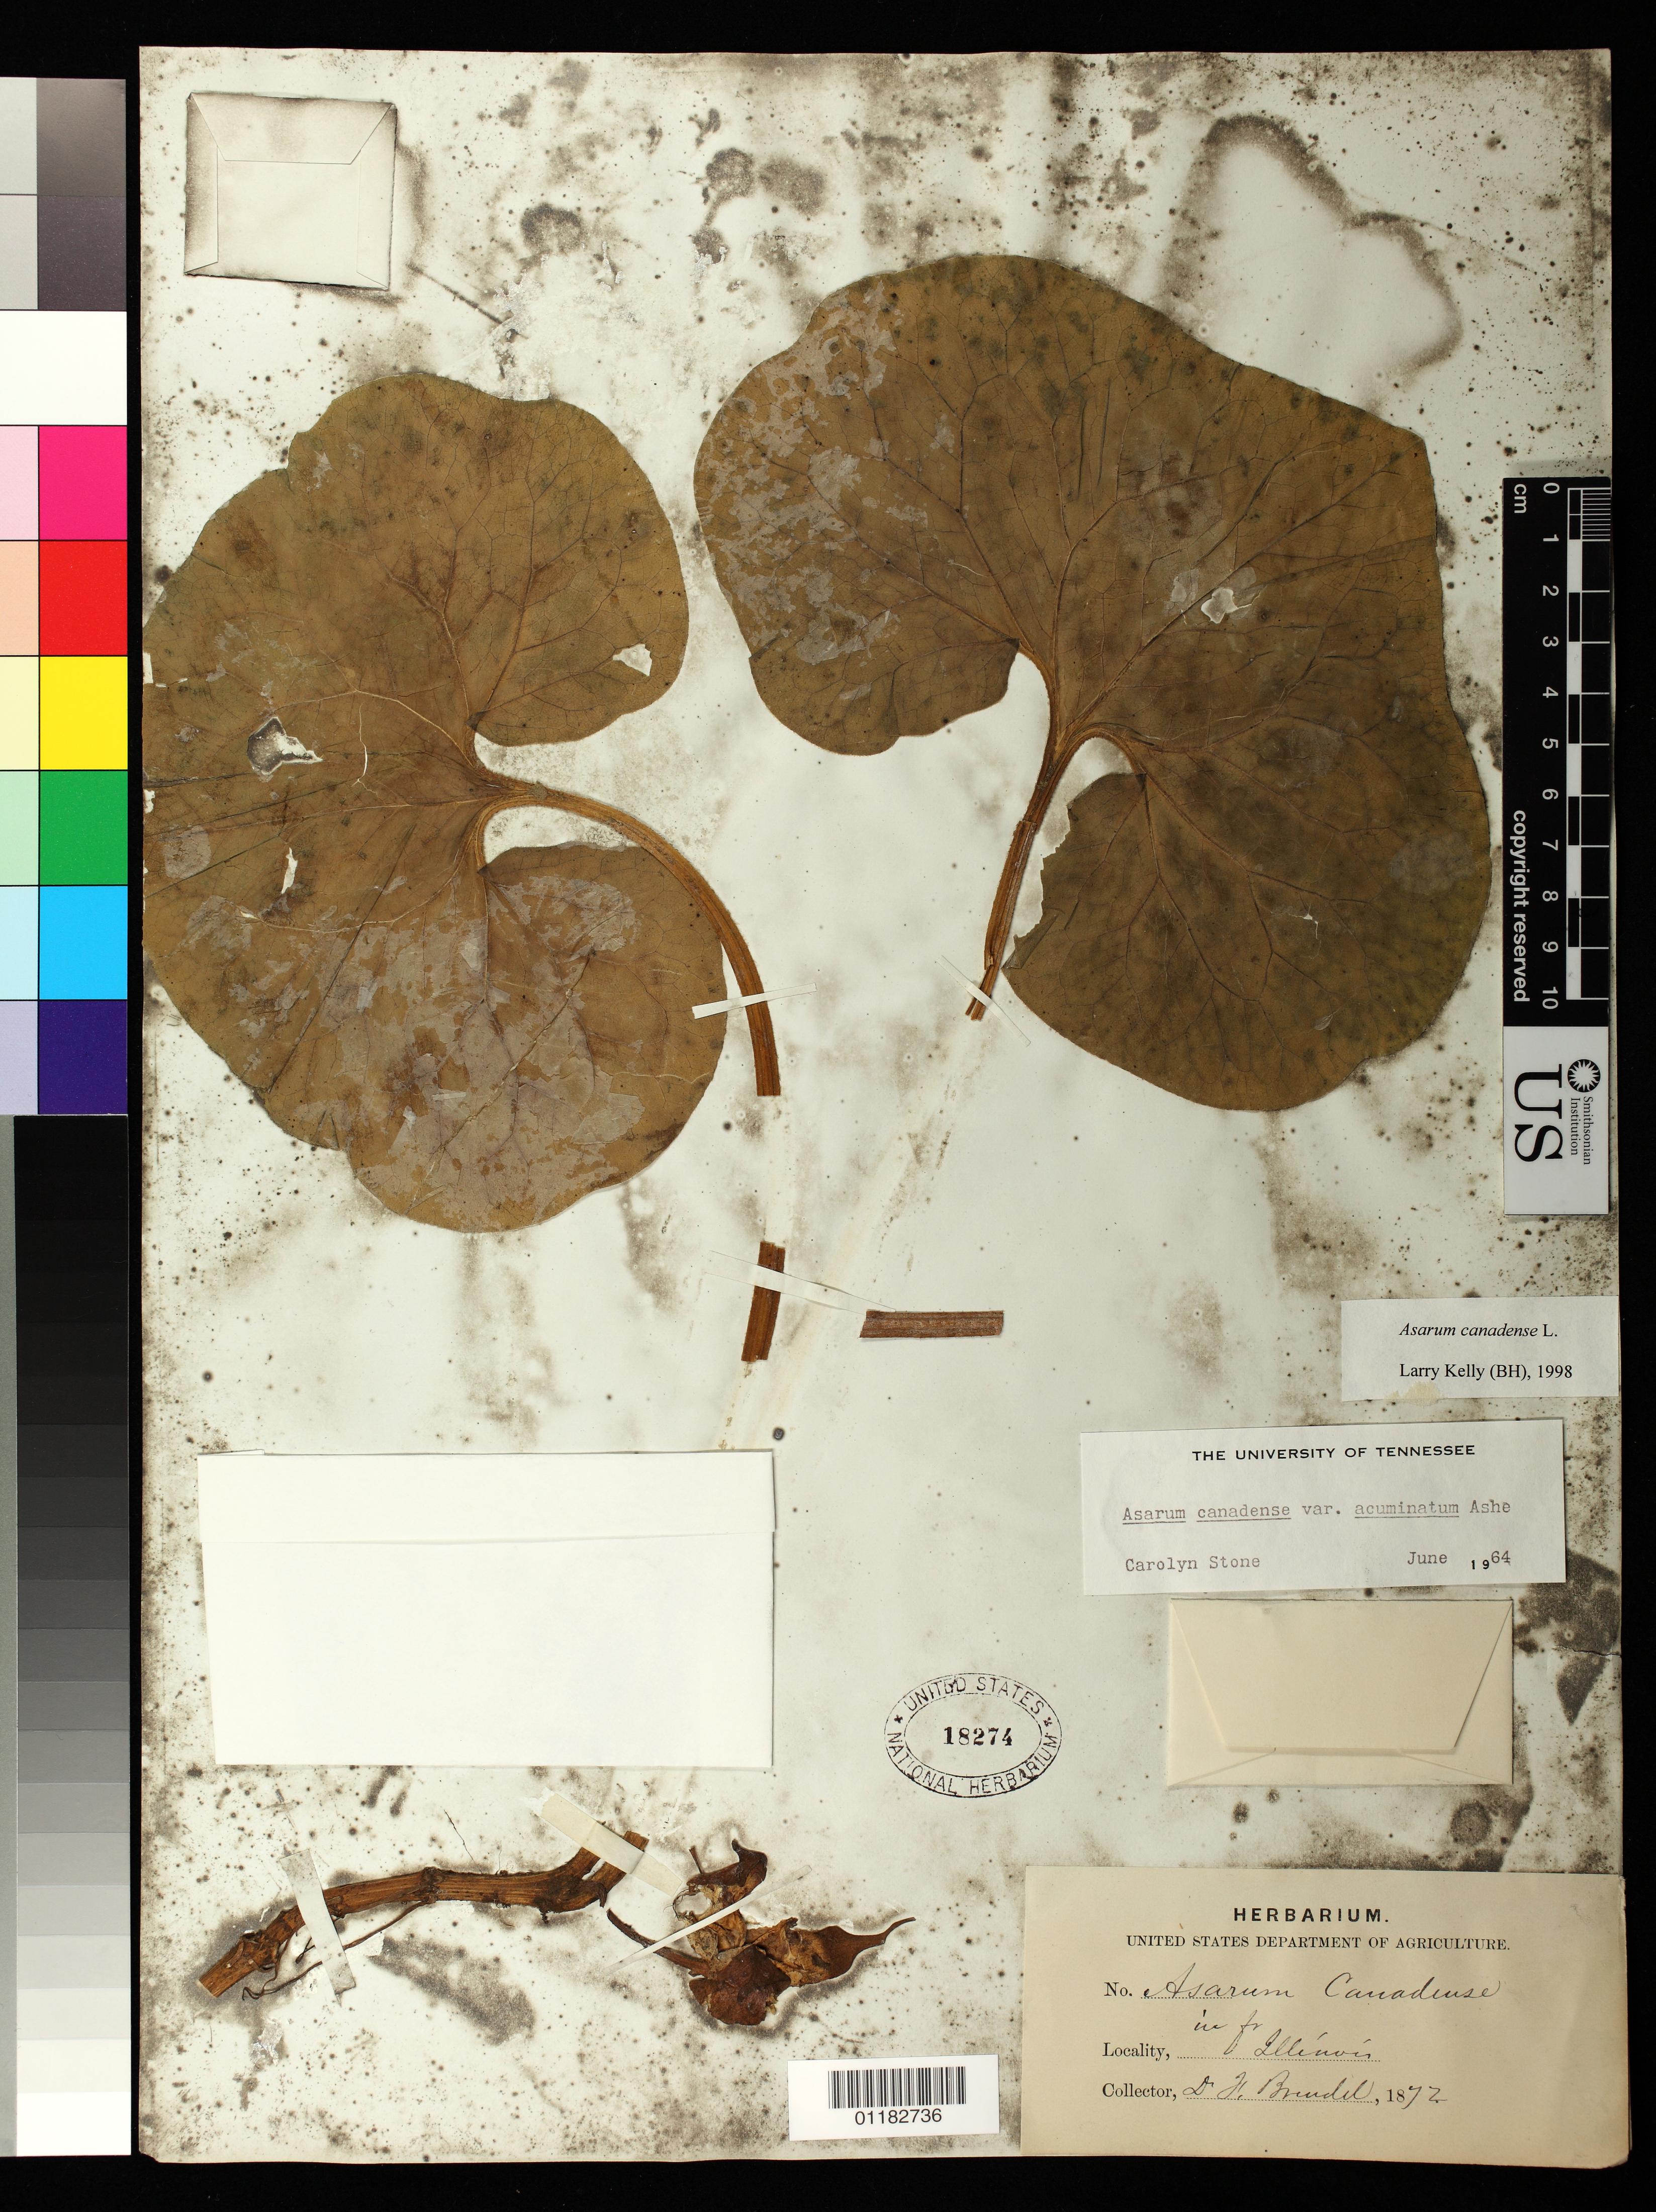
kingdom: Plantae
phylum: Tracheophyta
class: Magnoliopsida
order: Piperales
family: Aristolochiaceae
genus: Asarum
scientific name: Asarum canadense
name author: L.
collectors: F. Brendel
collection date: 1872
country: United States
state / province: Illinois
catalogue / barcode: US 18274